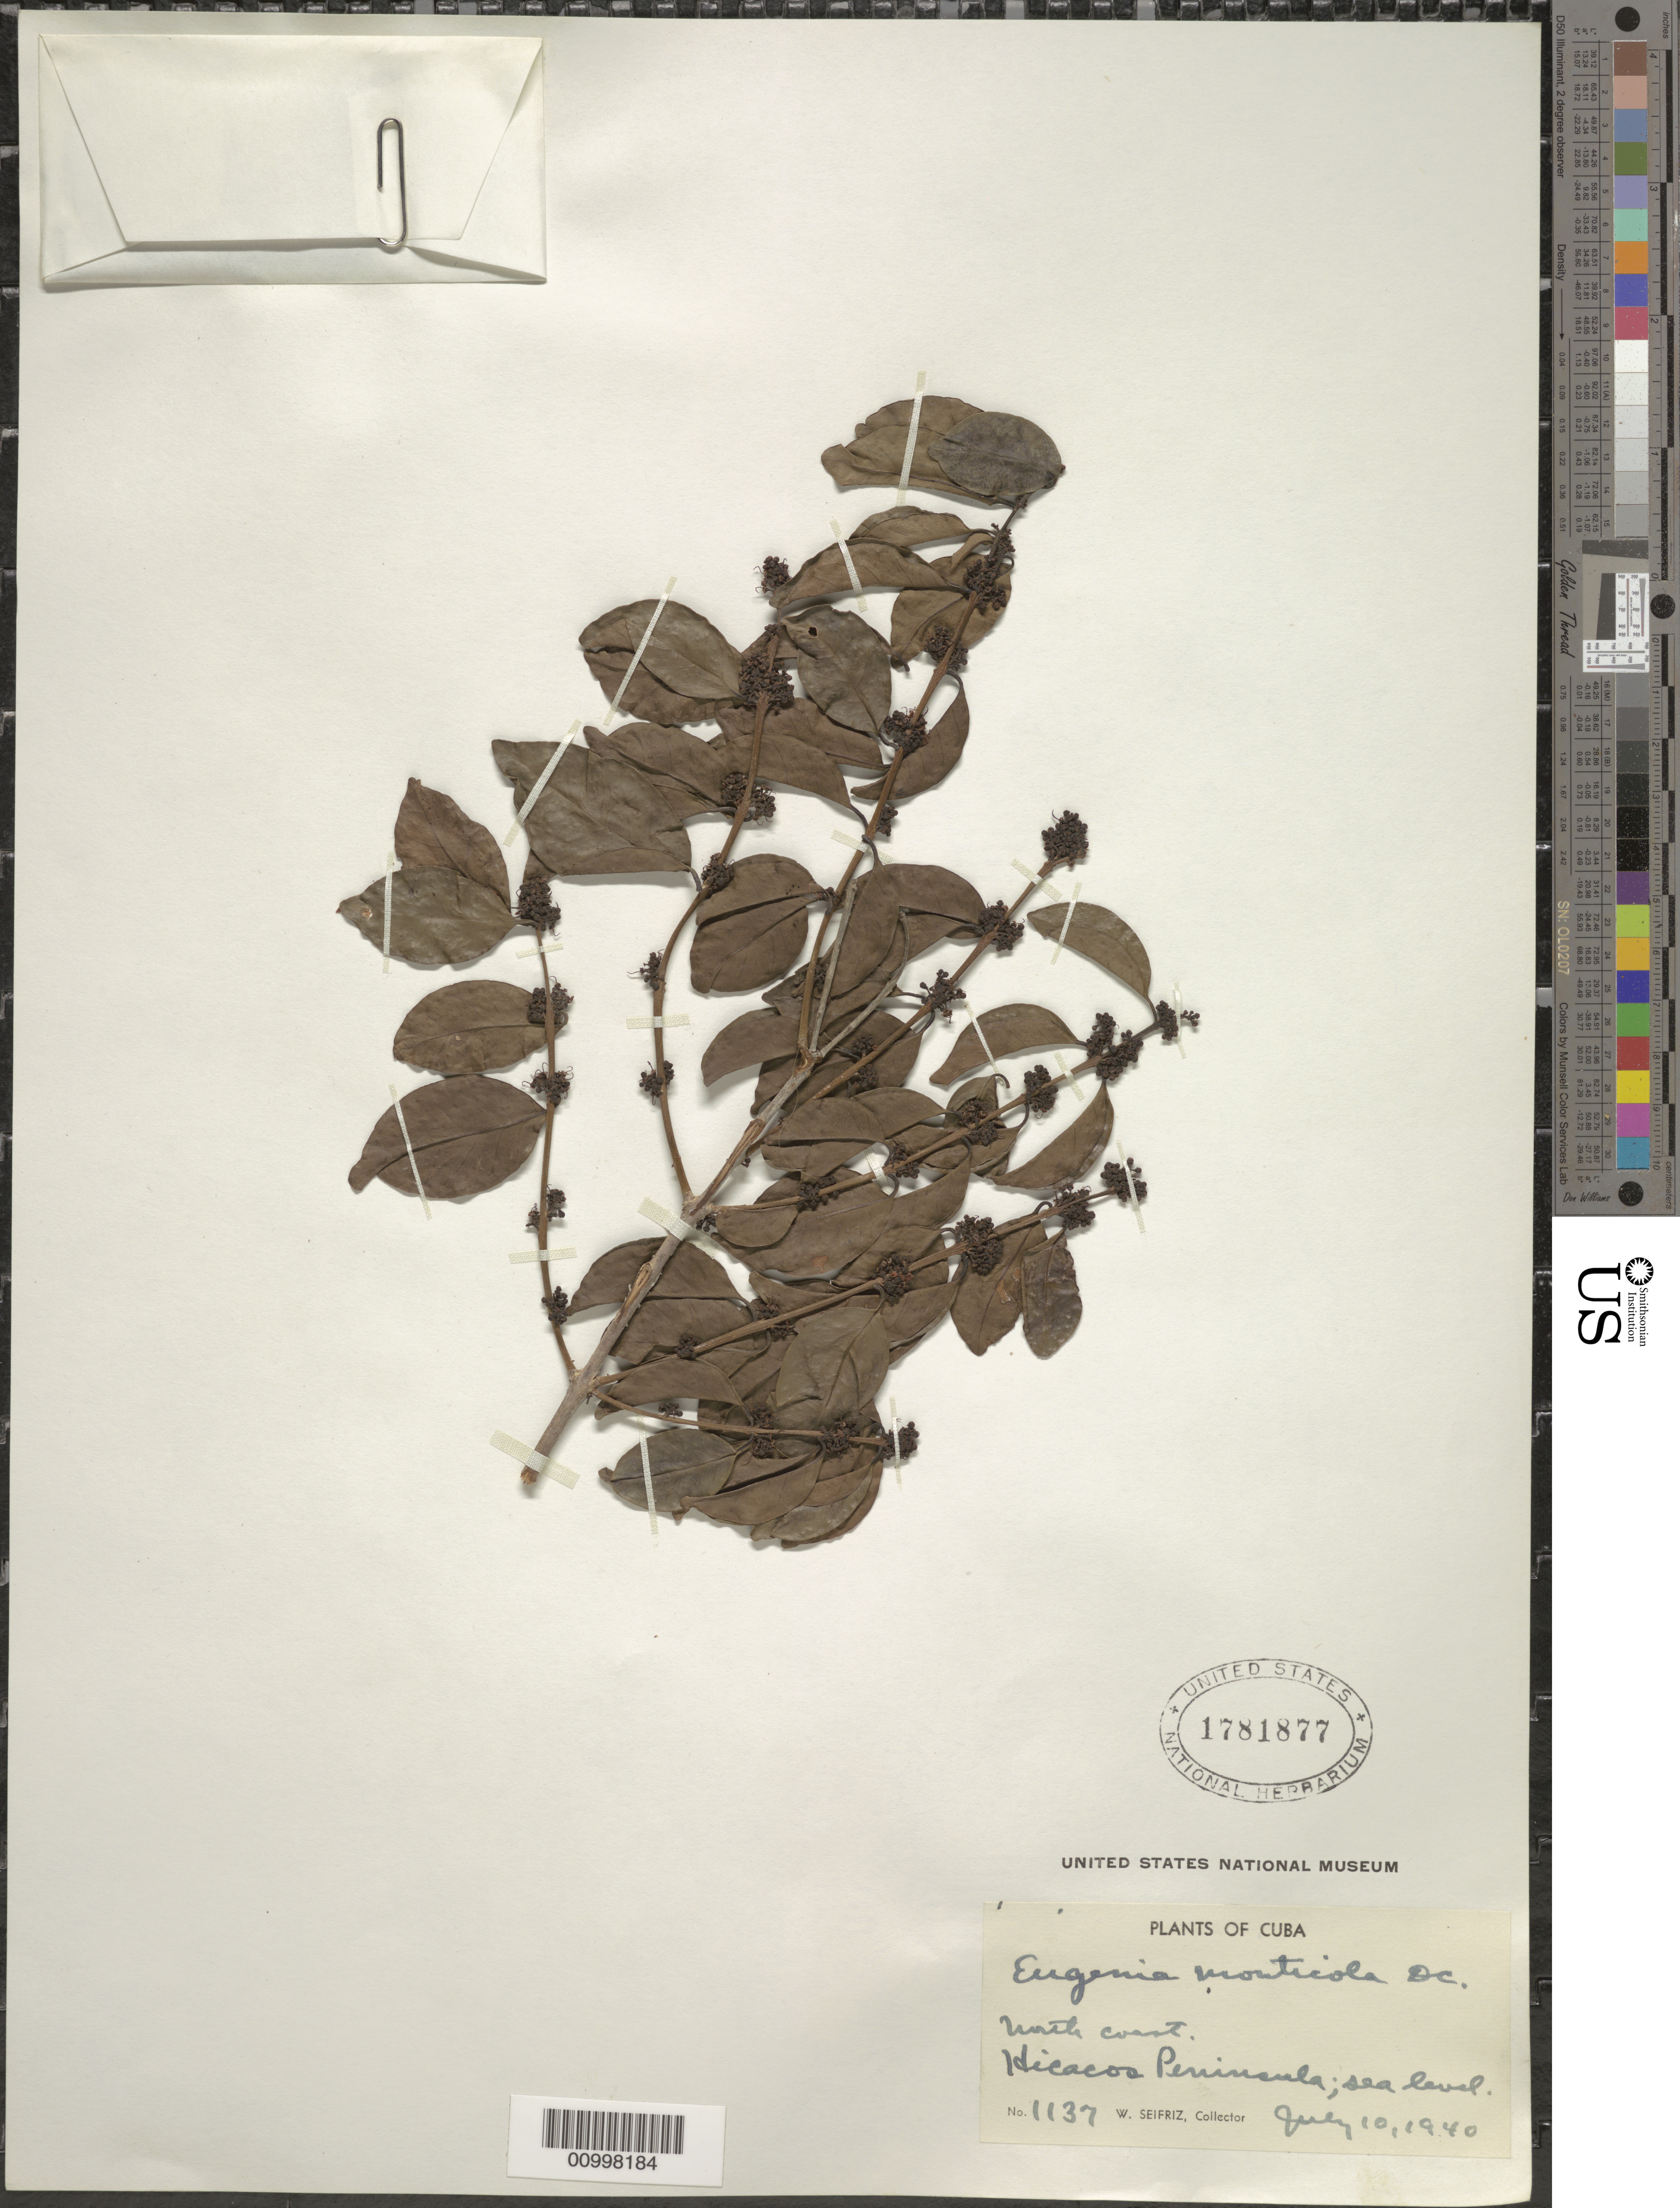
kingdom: Plantae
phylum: Tracheophyta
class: Magnoliopsida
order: Myrtales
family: Myrtaceae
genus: Eugenia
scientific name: Eugenia monticola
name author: (Sw.) DC.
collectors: W. Seifriz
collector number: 1137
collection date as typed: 10 Jul 1940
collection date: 1940-07-10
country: Cuba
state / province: Matanzas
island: Cuba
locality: North Coast Hicacoa Peninsula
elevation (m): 0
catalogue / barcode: US 1781877